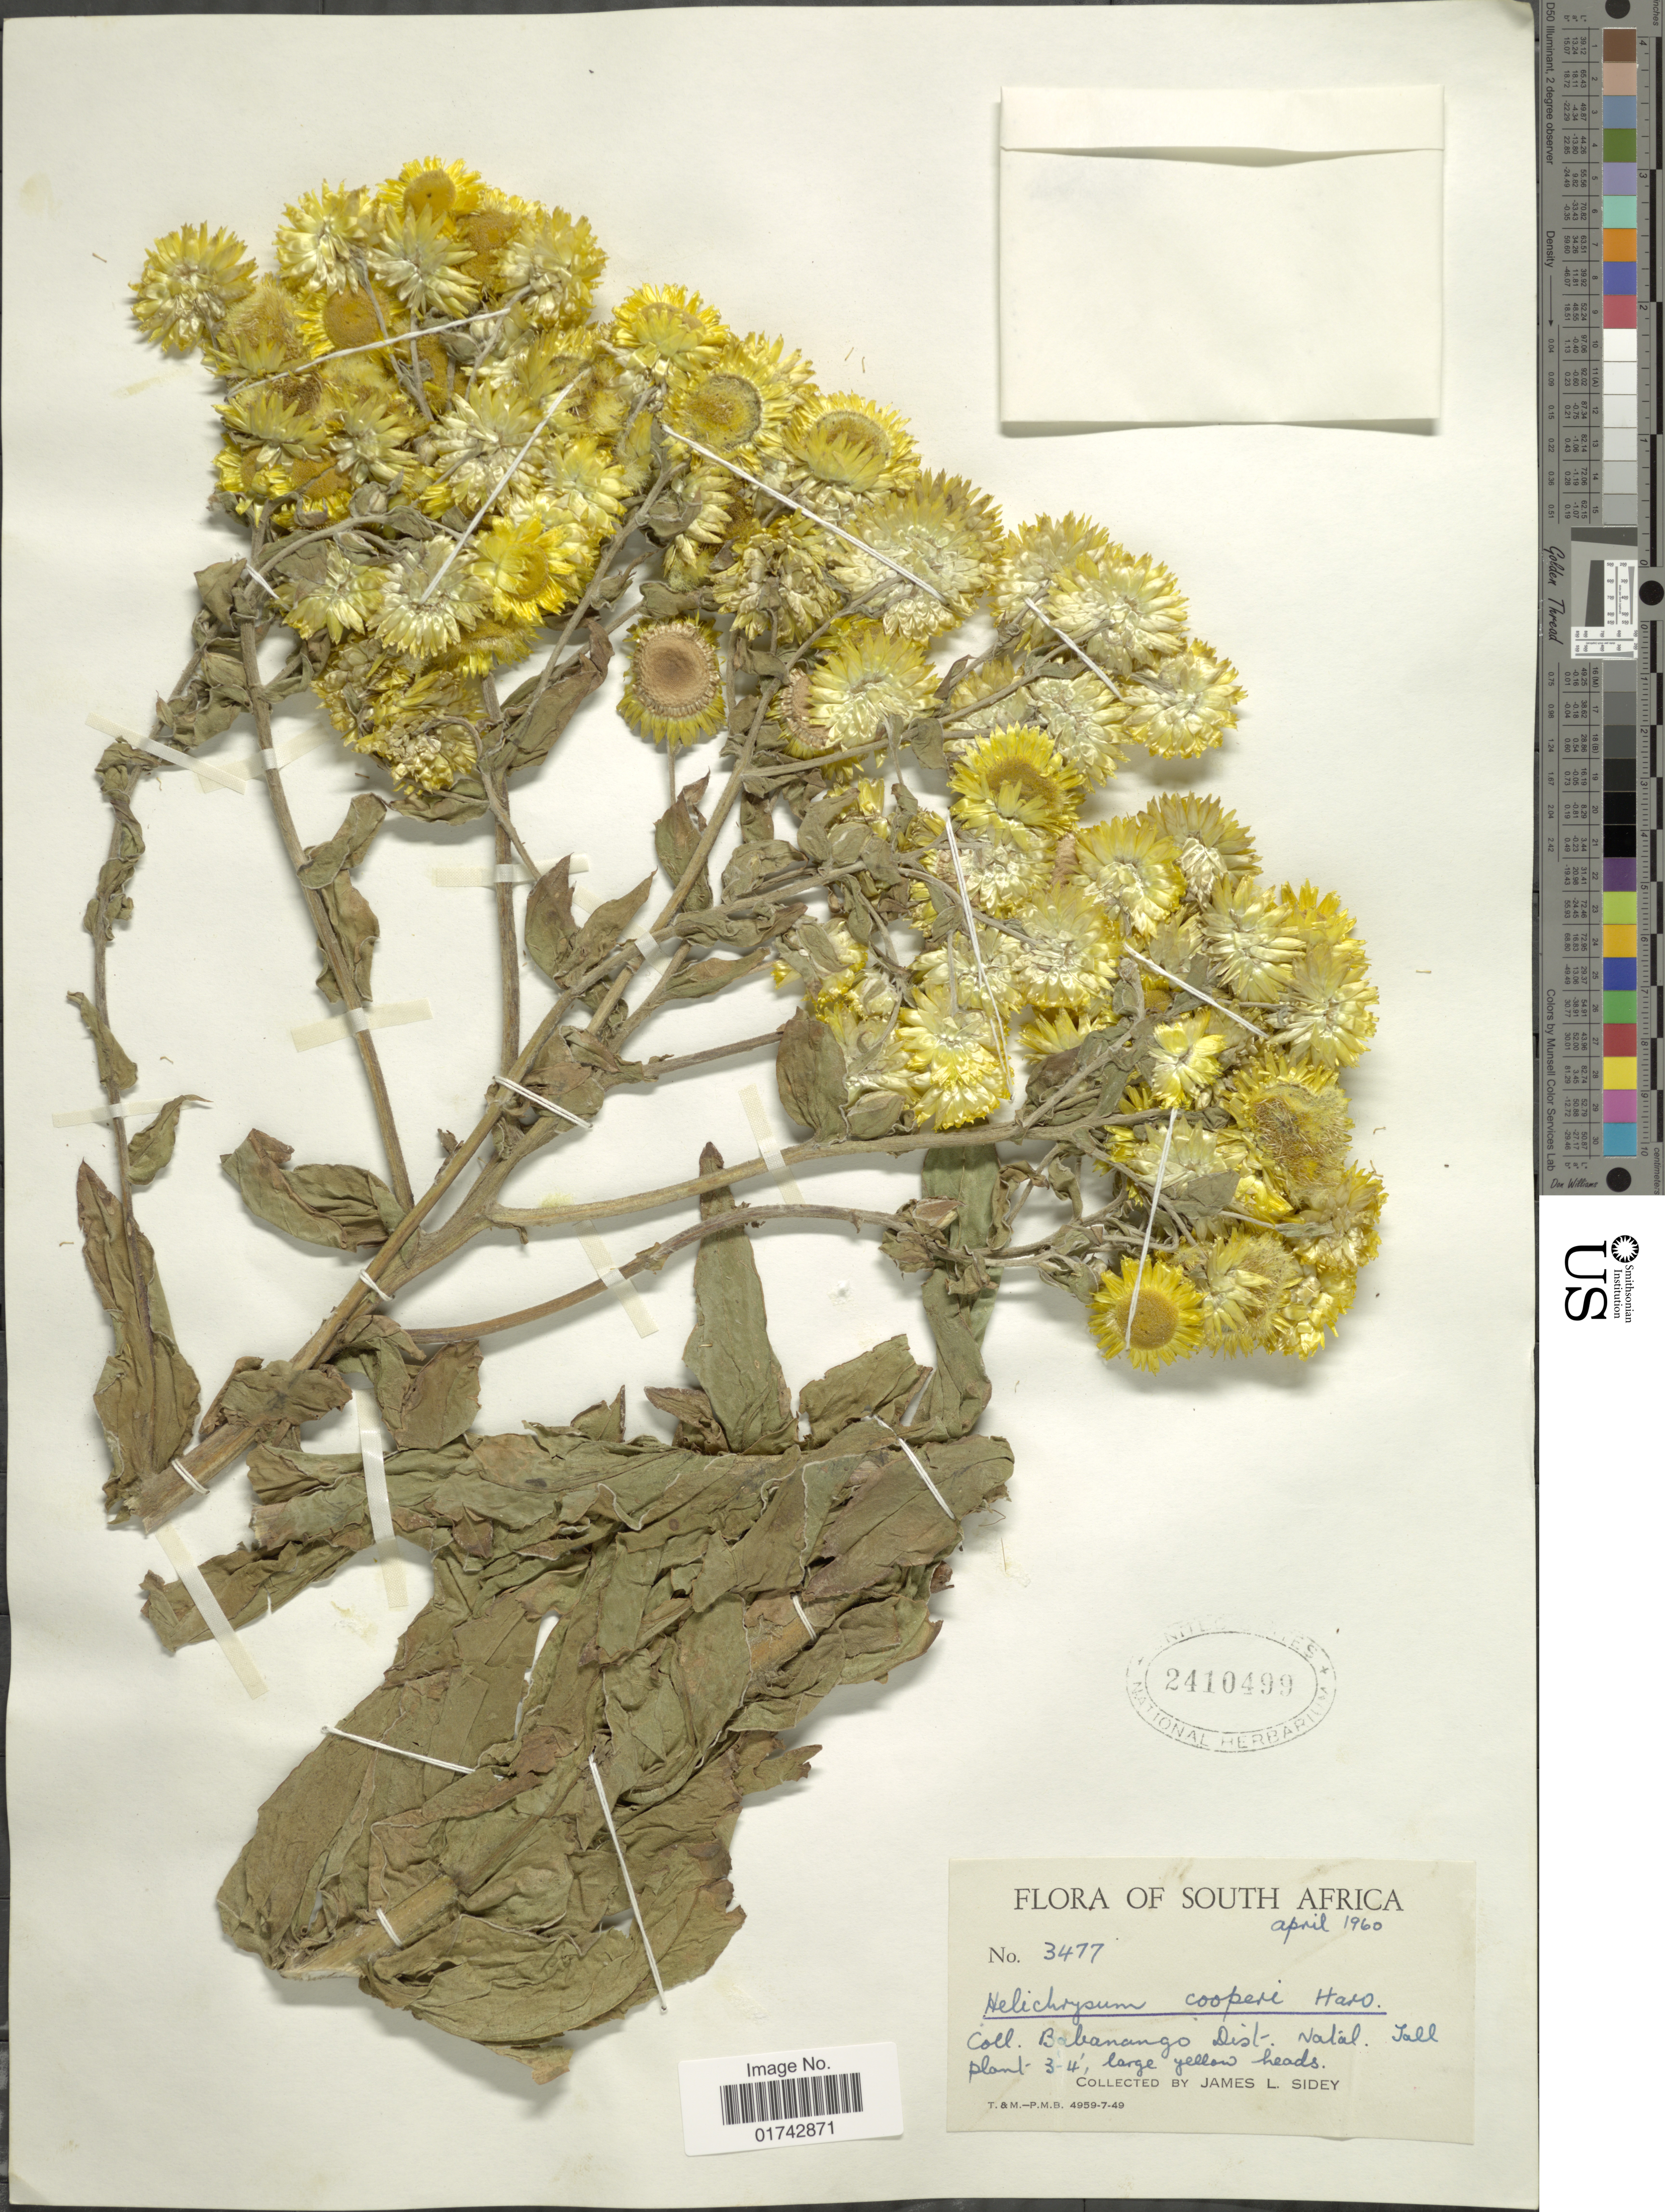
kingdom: Plantae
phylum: Tracheophyta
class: Magnoliopsida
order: Asterales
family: Asteraceae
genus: Helichrysum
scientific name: Helichrysum cooperi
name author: Harv.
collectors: J. L. Sidey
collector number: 3477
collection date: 1960-04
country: South Africa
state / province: KwaZulu-Natal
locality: Babanango Dist. Natal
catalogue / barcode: US 2410499